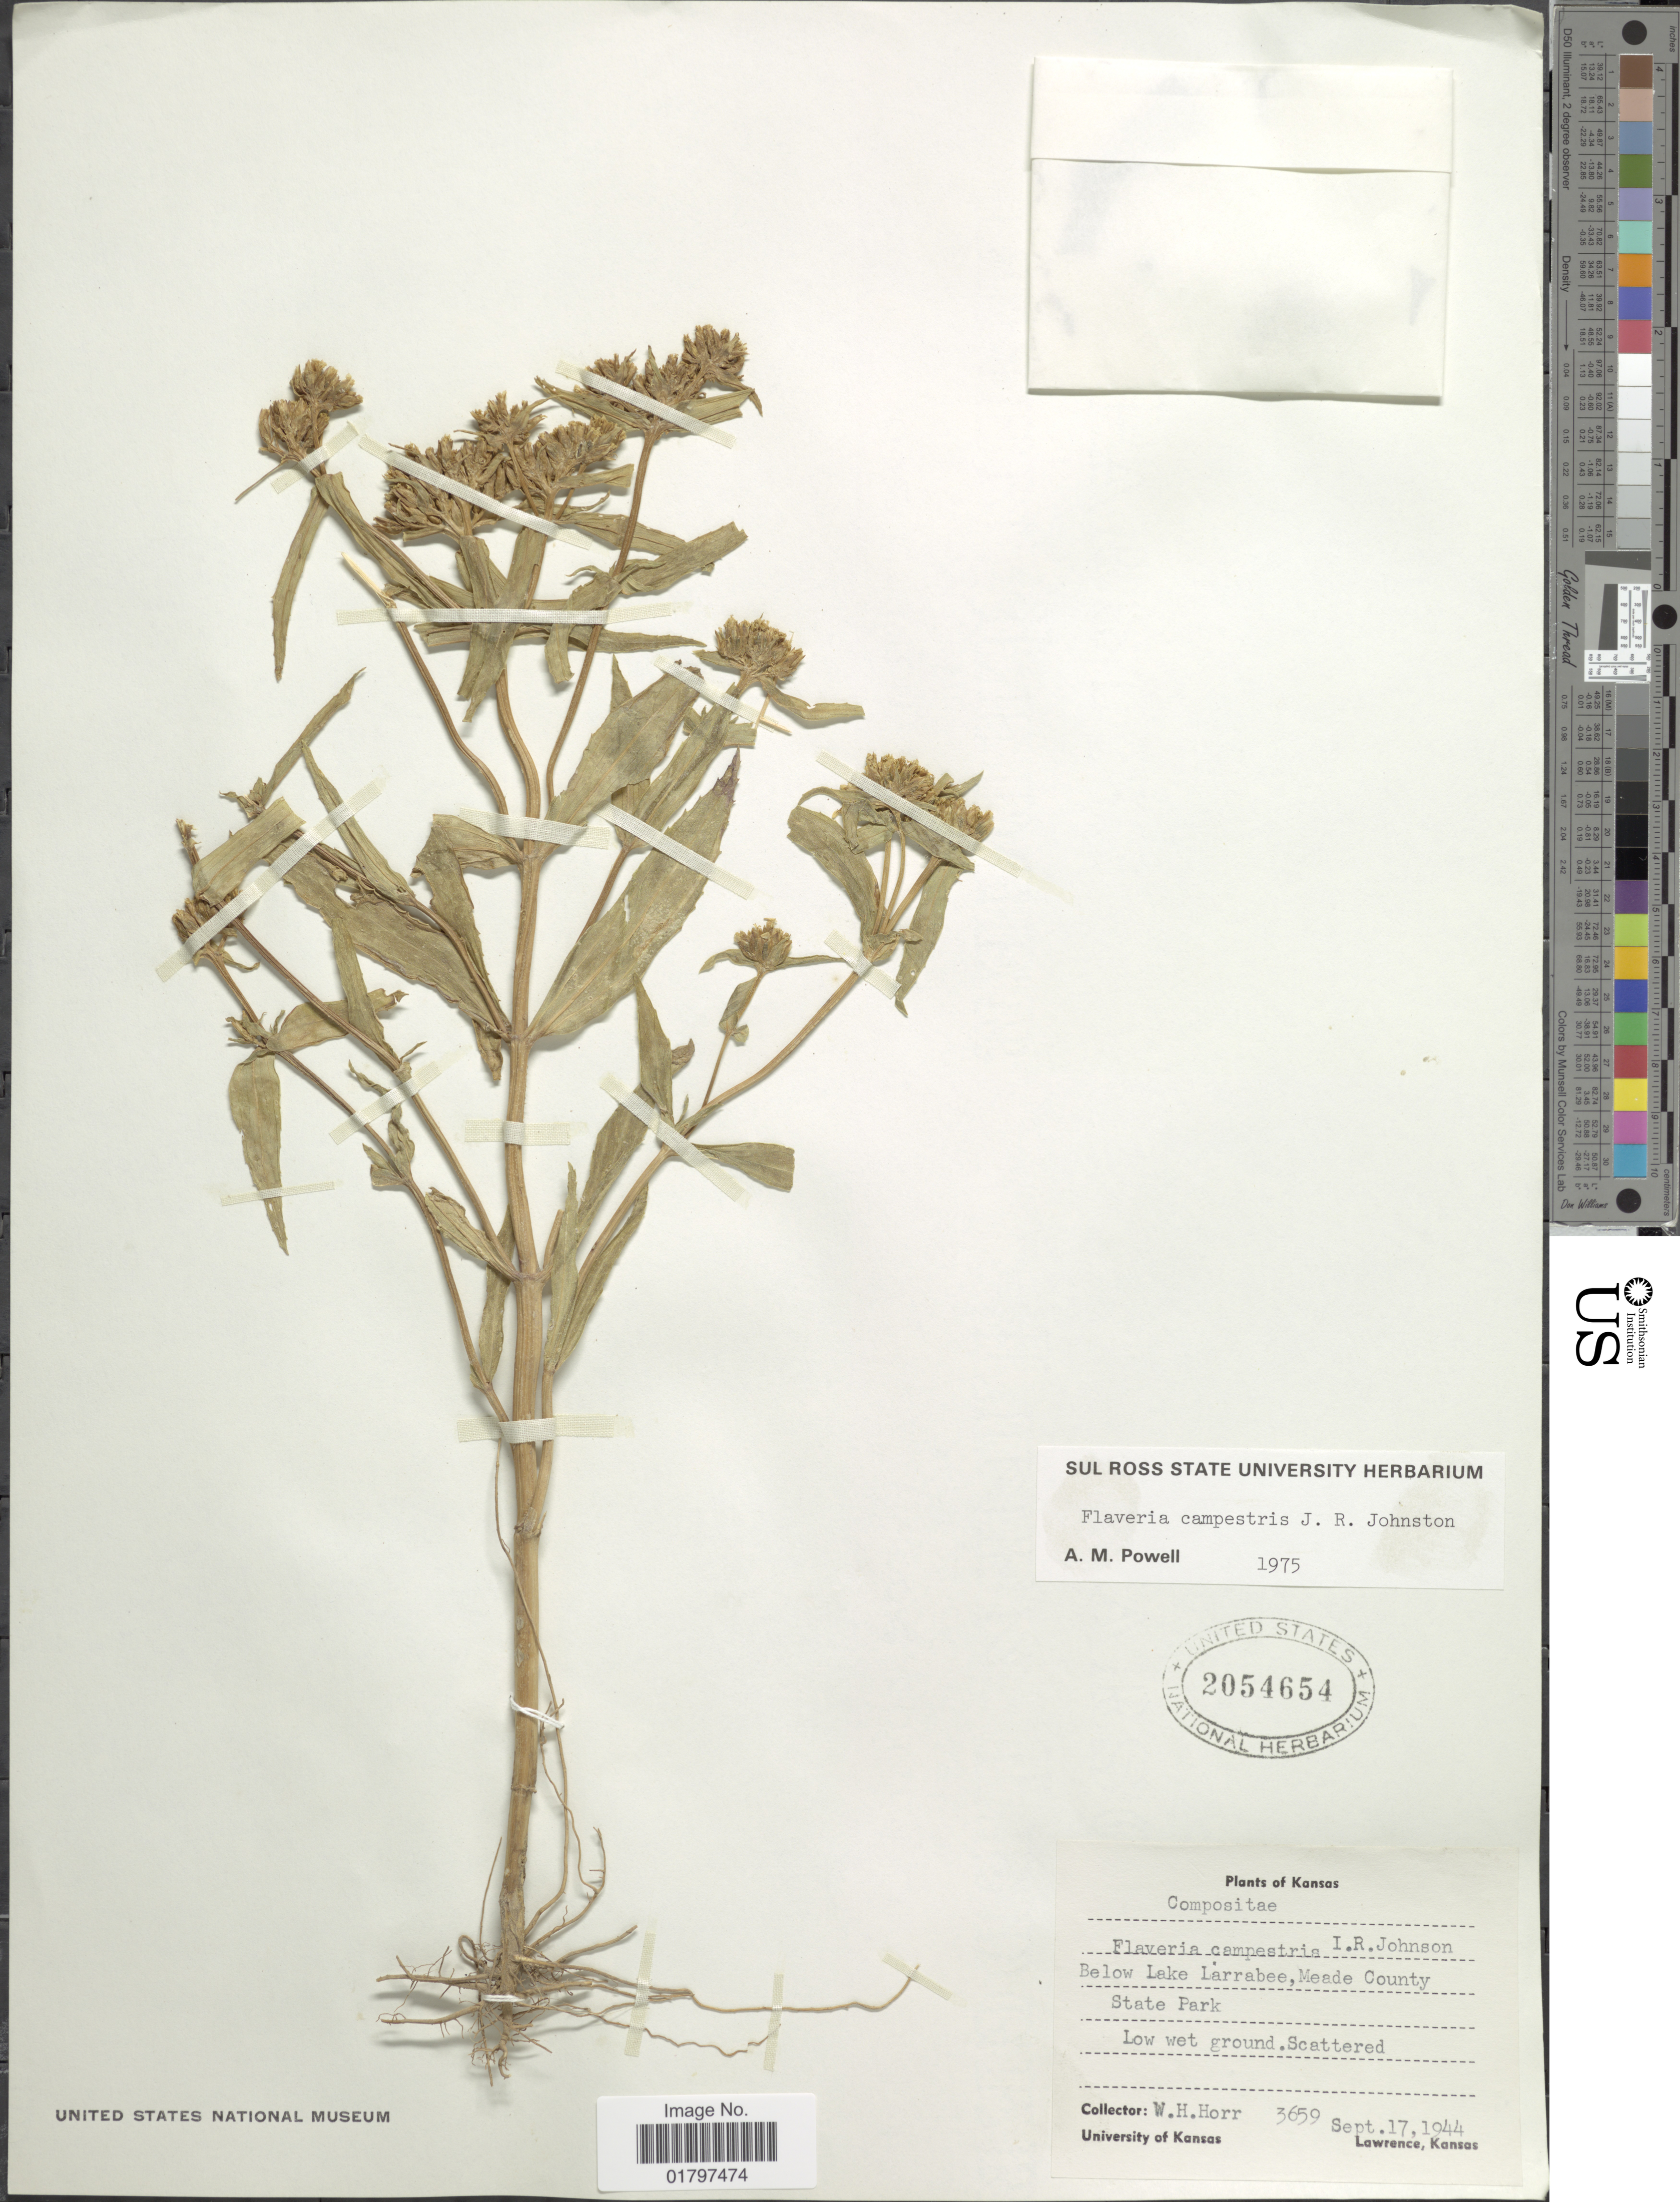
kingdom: Plantae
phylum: Tracheophyta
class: Magnoliopsida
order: Asterales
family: Asteraceae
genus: Flaveria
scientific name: Flaveria campestris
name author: J.R. Johnst.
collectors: W. H. Horr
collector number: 3659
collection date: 1944-09-17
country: United States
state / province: Kansas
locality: Below Lake Larrabee, Meade County. State Park.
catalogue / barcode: US 2054654